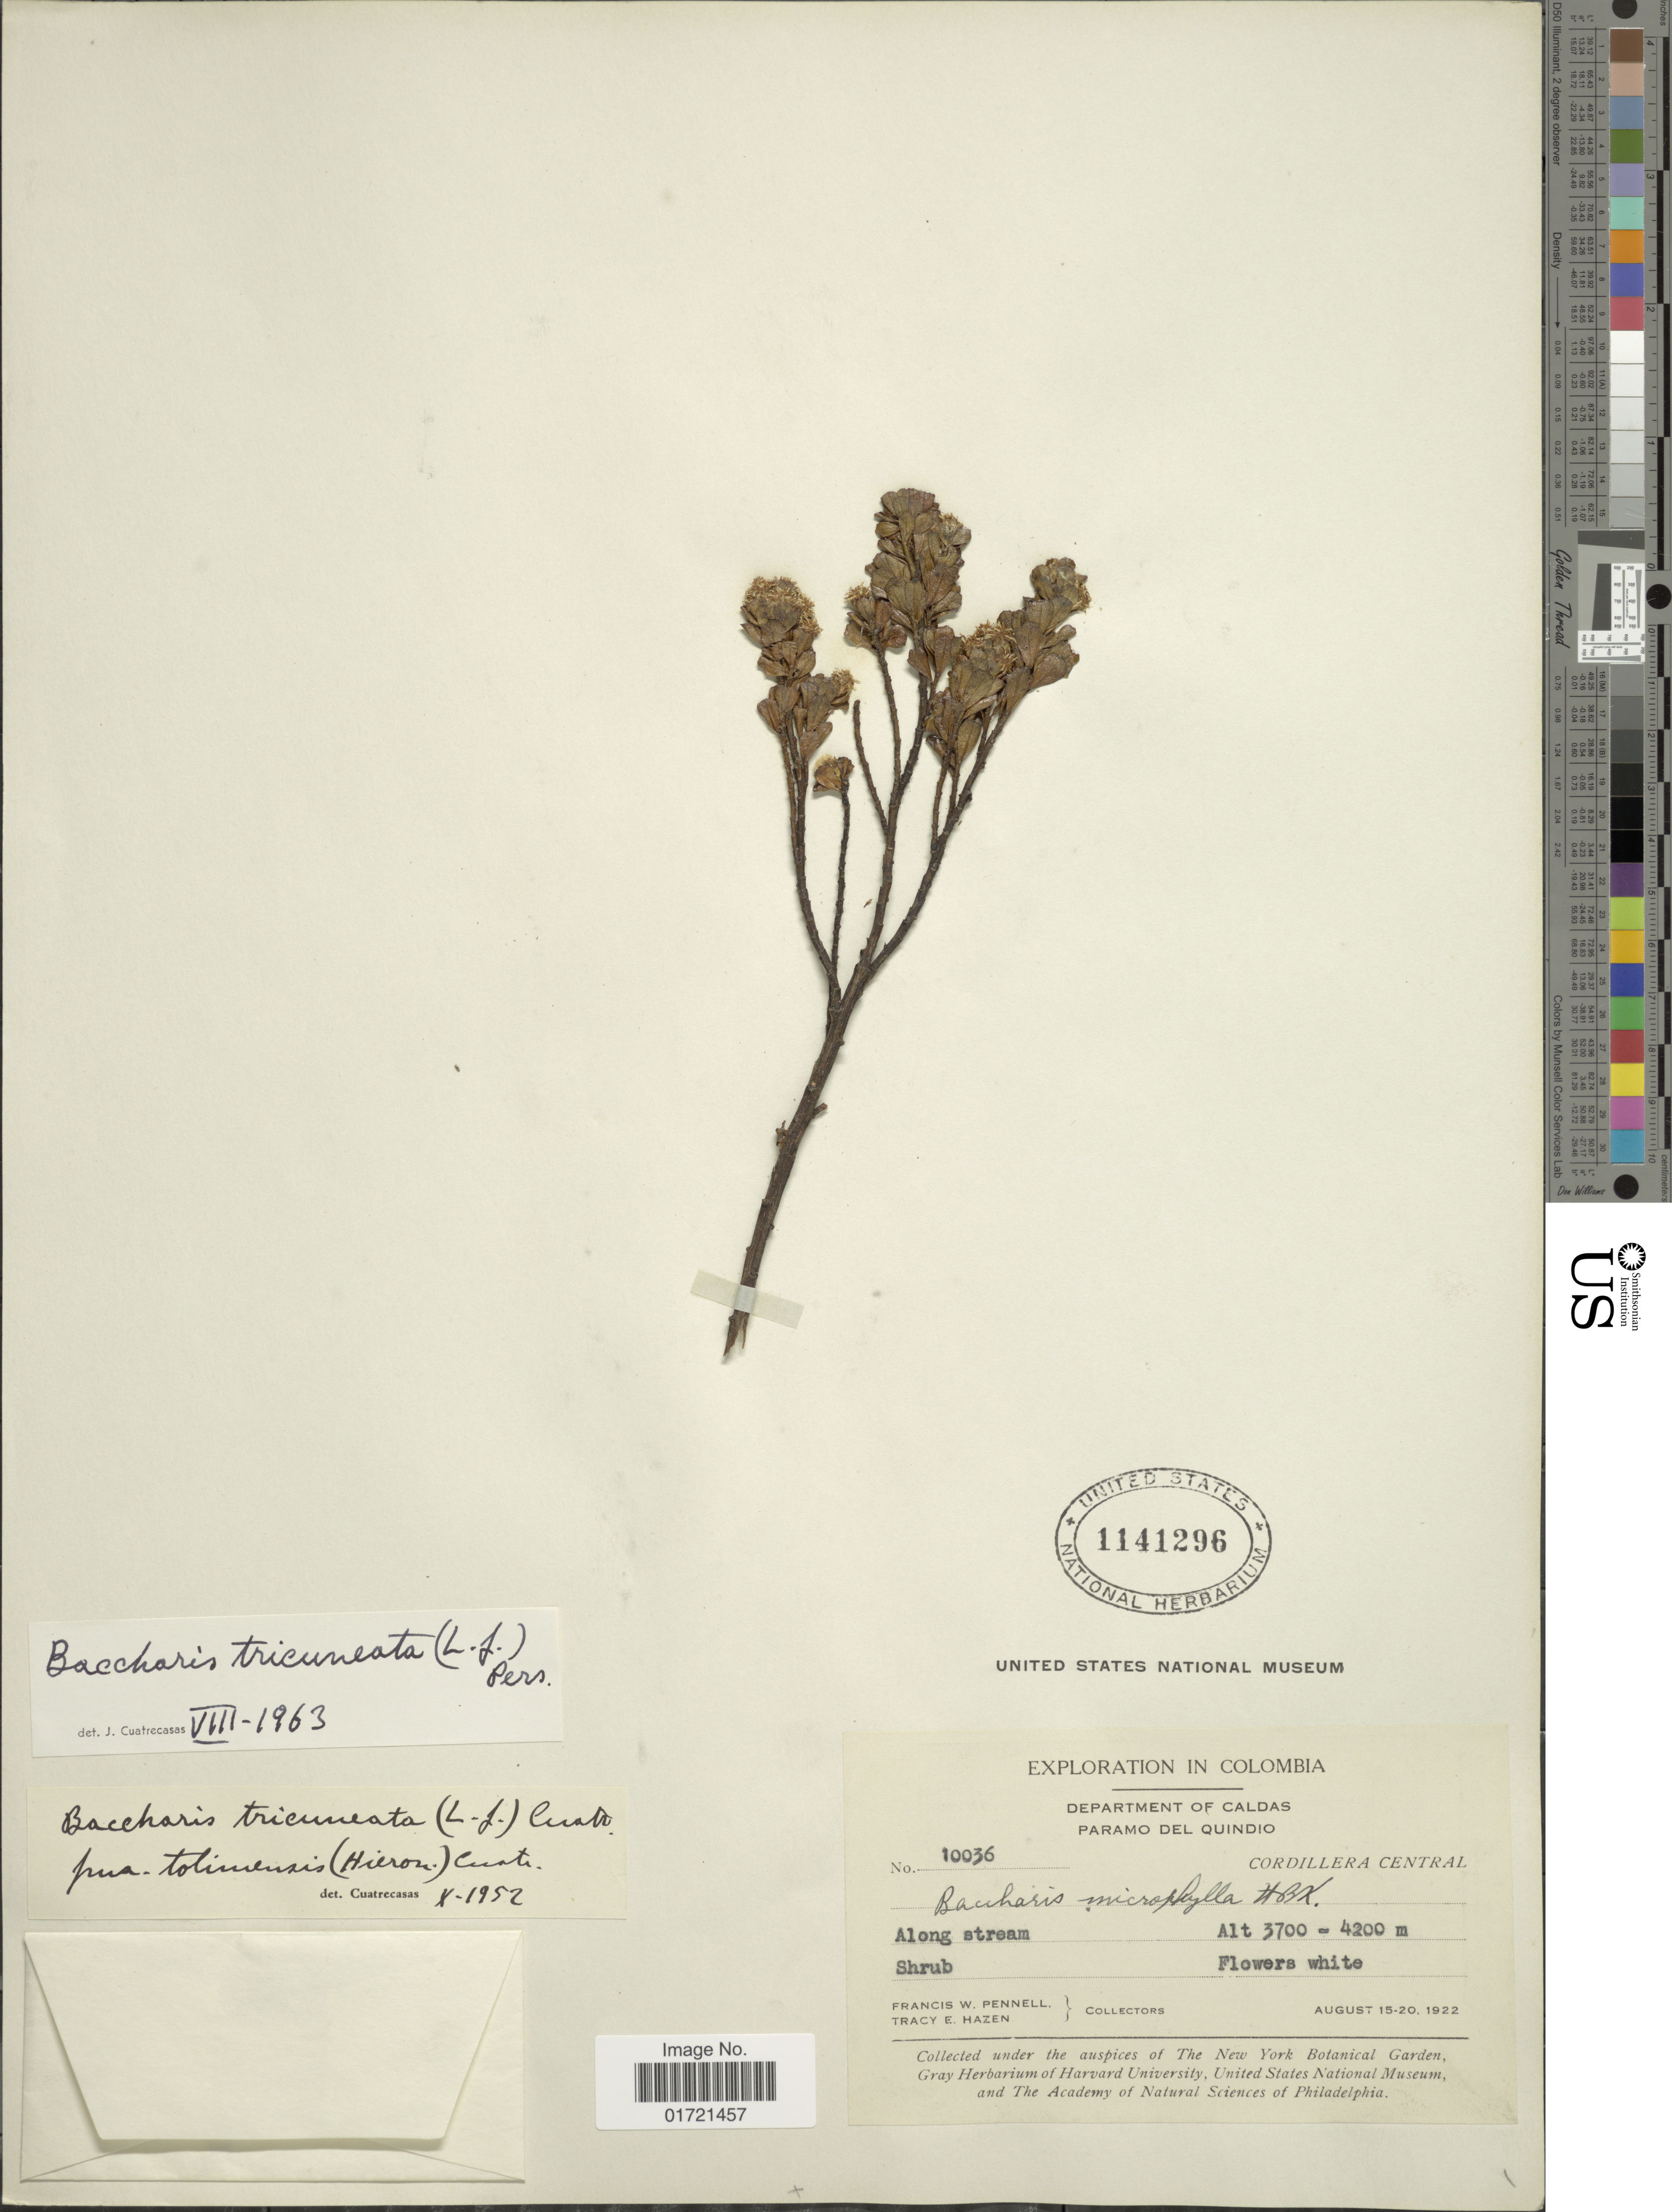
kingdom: Plantae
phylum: Tracheophyta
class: Magnoliopsida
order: Asterales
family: Asteraceae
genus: Baccharis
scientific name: Baccharis tricuneata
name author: (L. f.) Pers.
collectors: F. W. Pennell & T. E. Hazen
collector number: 10036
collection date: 1922-08-15/1922-08-20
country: Colombia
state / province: Caldas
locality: Paramo del Quindio, Cordillera Central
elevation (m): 3700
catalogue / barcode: US 1141296